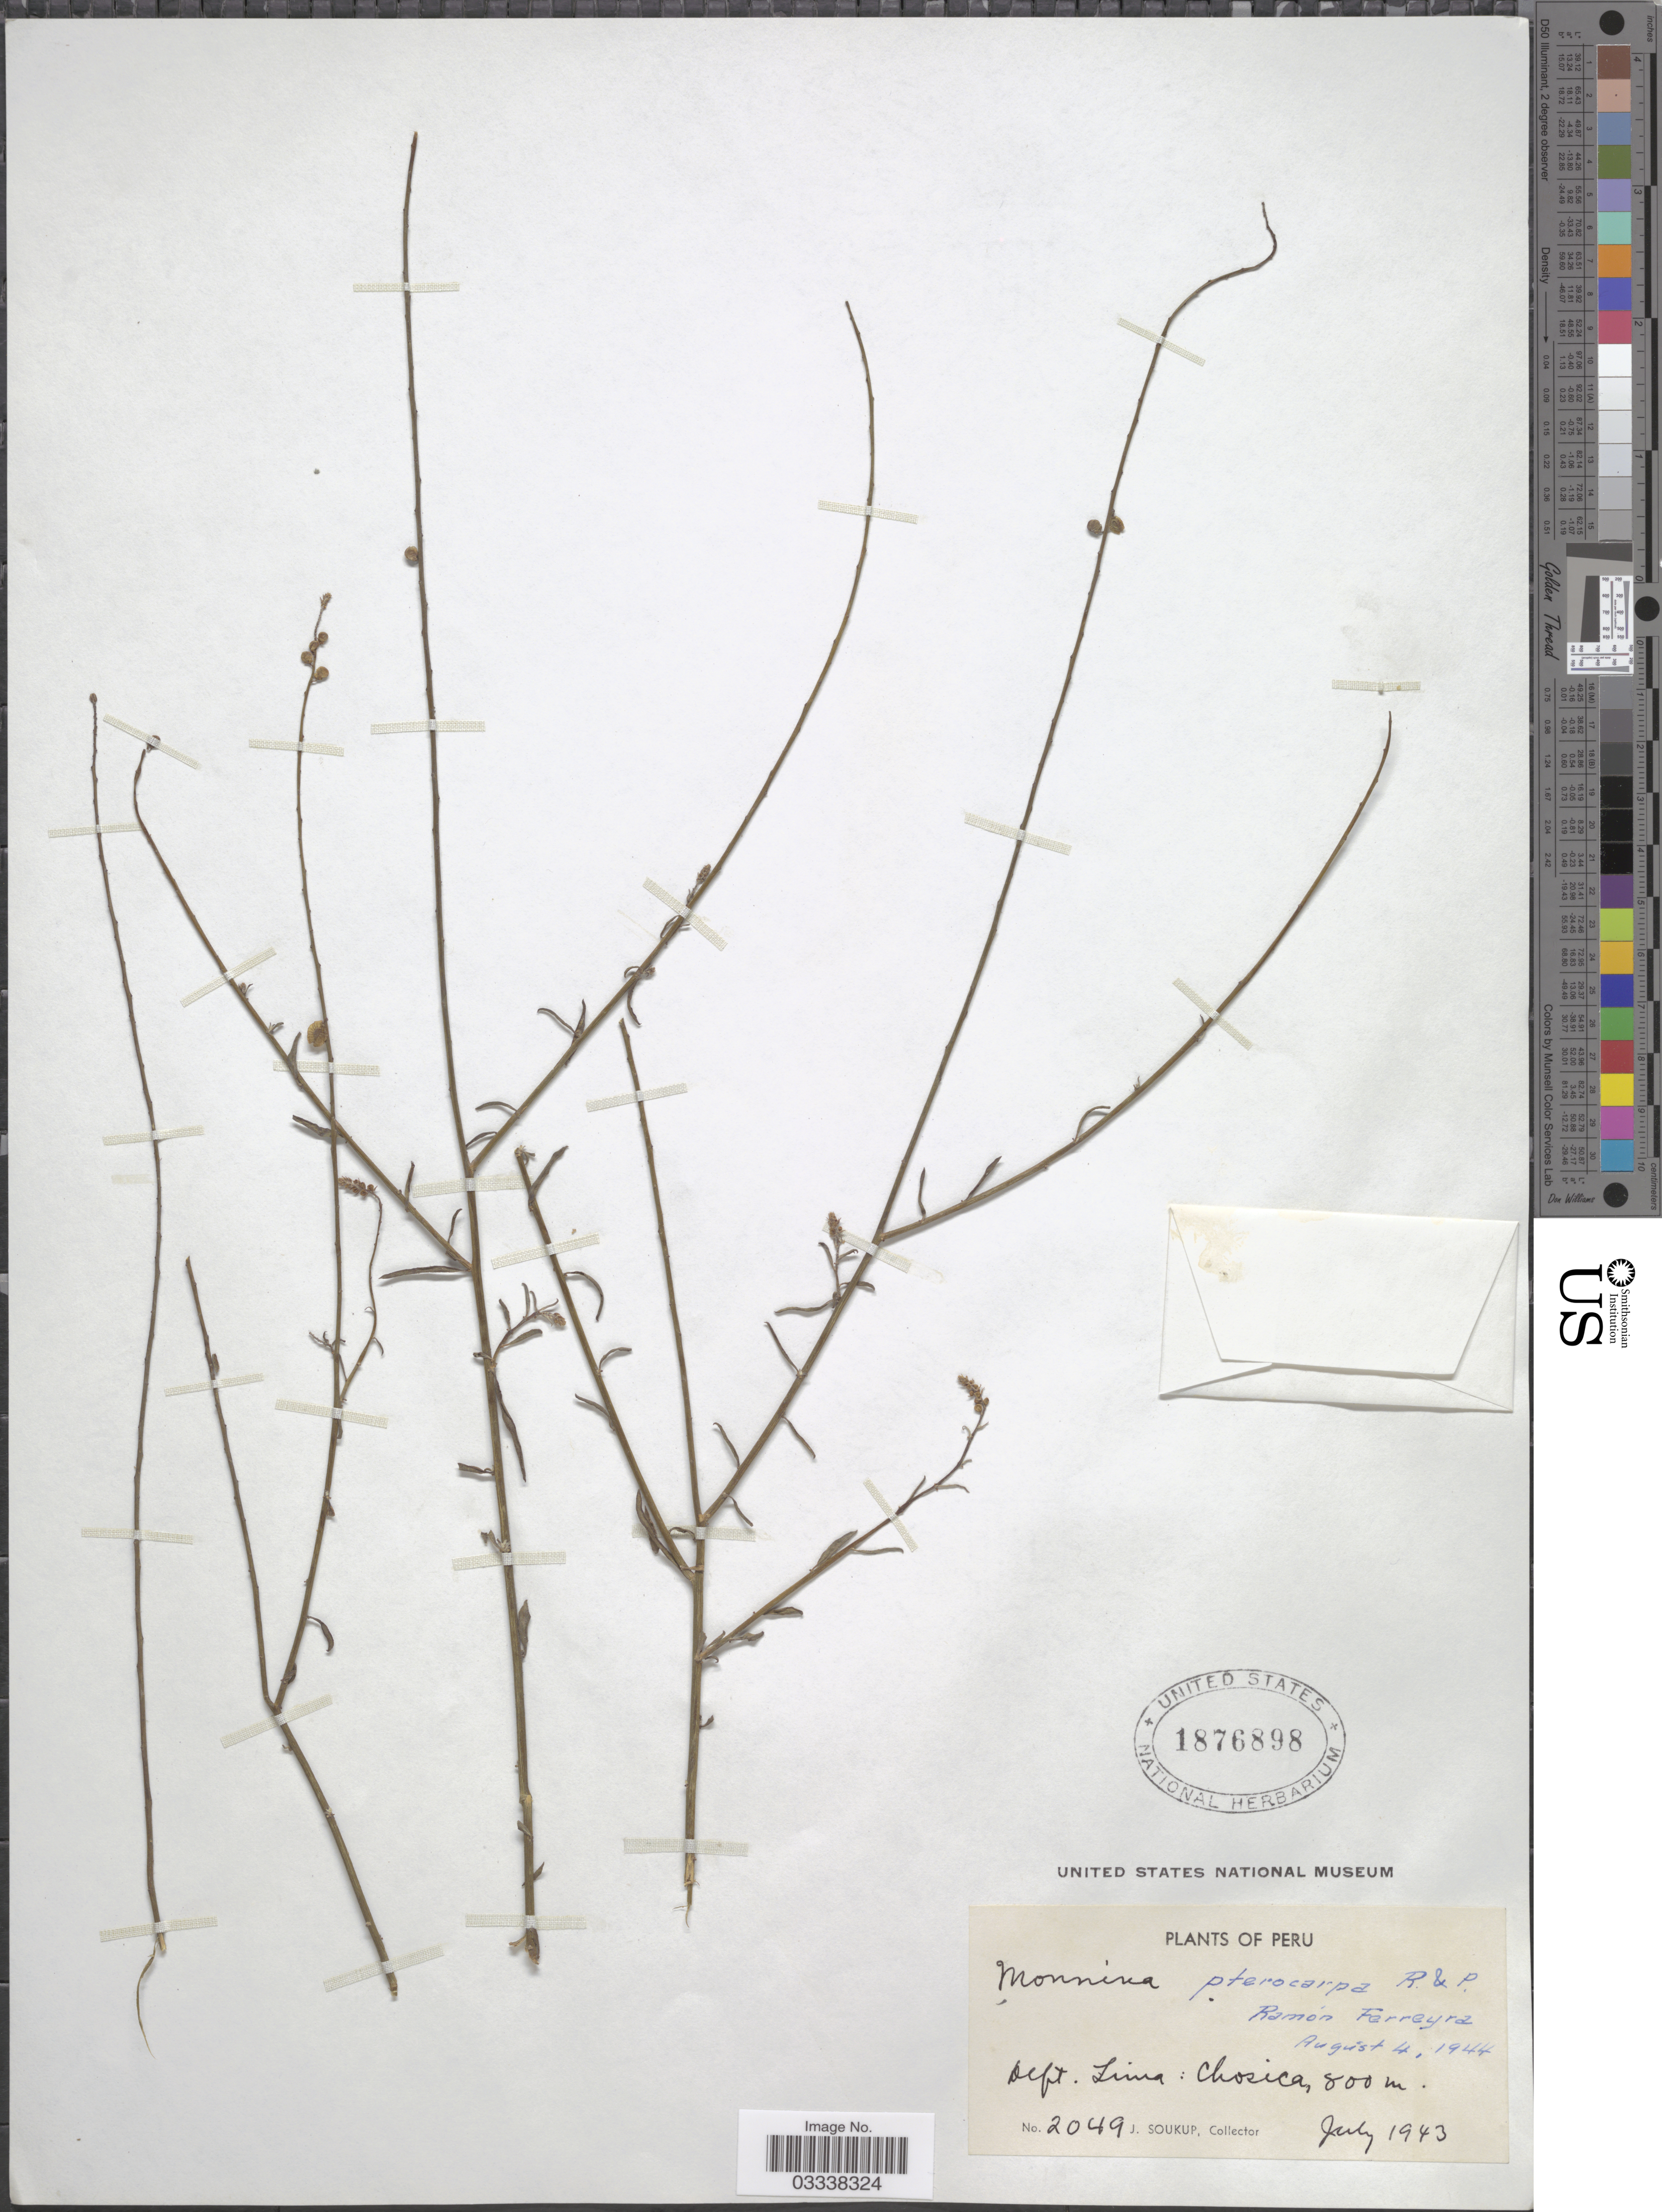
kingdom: Plantae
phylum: Tracheophyta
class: Magnoliopsida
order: Fabales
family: Polygalaceae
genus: Monnina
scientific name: Monnina pterocarpa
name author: Ruiz & Pav.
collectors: J. Soukup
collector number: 2049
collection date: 1943-07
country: Peru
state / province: Lima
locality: Dept. Lima: Chosica.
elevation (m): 800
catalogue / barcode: US 1876898